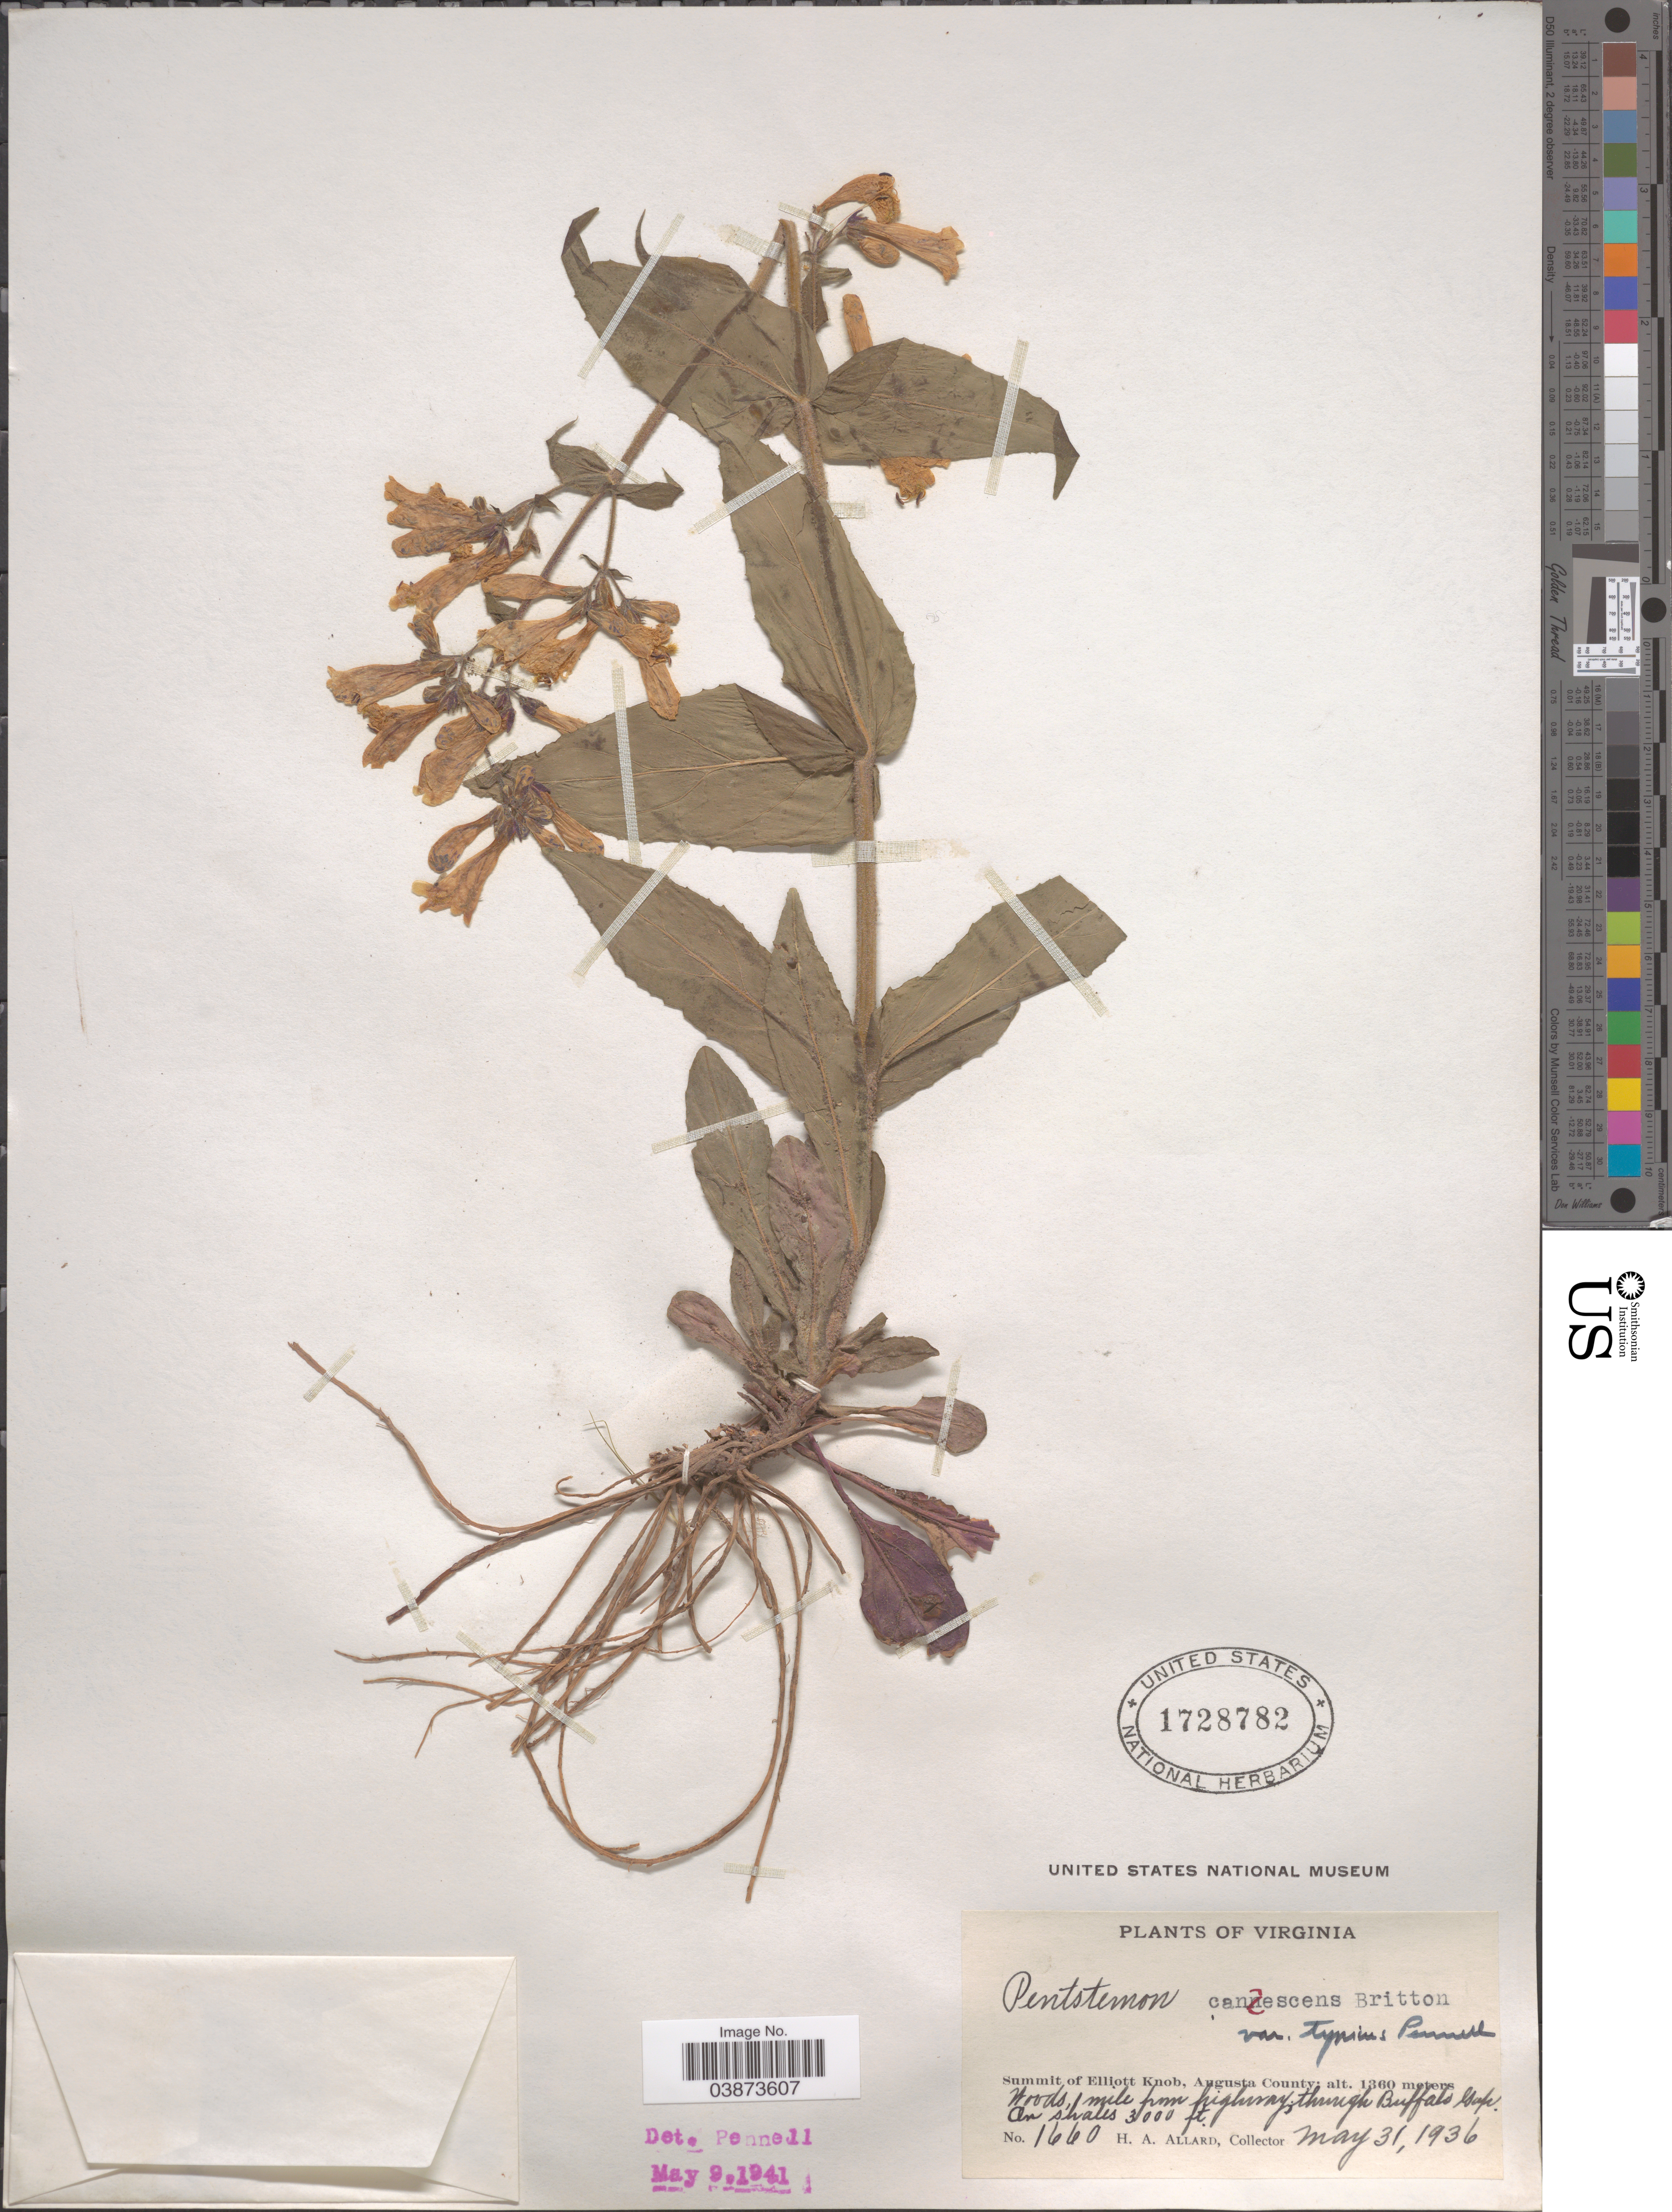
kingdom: Plantae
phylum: Tracheophyta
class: Magnoliopsida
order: Lamiales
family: Plantaginaceae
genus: Penstemon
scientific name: Penstemon canescens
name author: L.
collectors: H. A. Allard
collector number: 1660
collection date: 1936-05-31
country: United States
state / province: Virginia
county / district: Augusta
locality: Summit of Elliott Knob, Augusta County. Woods, 1 mile from highway; through Buffalo Gap.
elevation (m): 914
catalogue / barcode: US 1728782